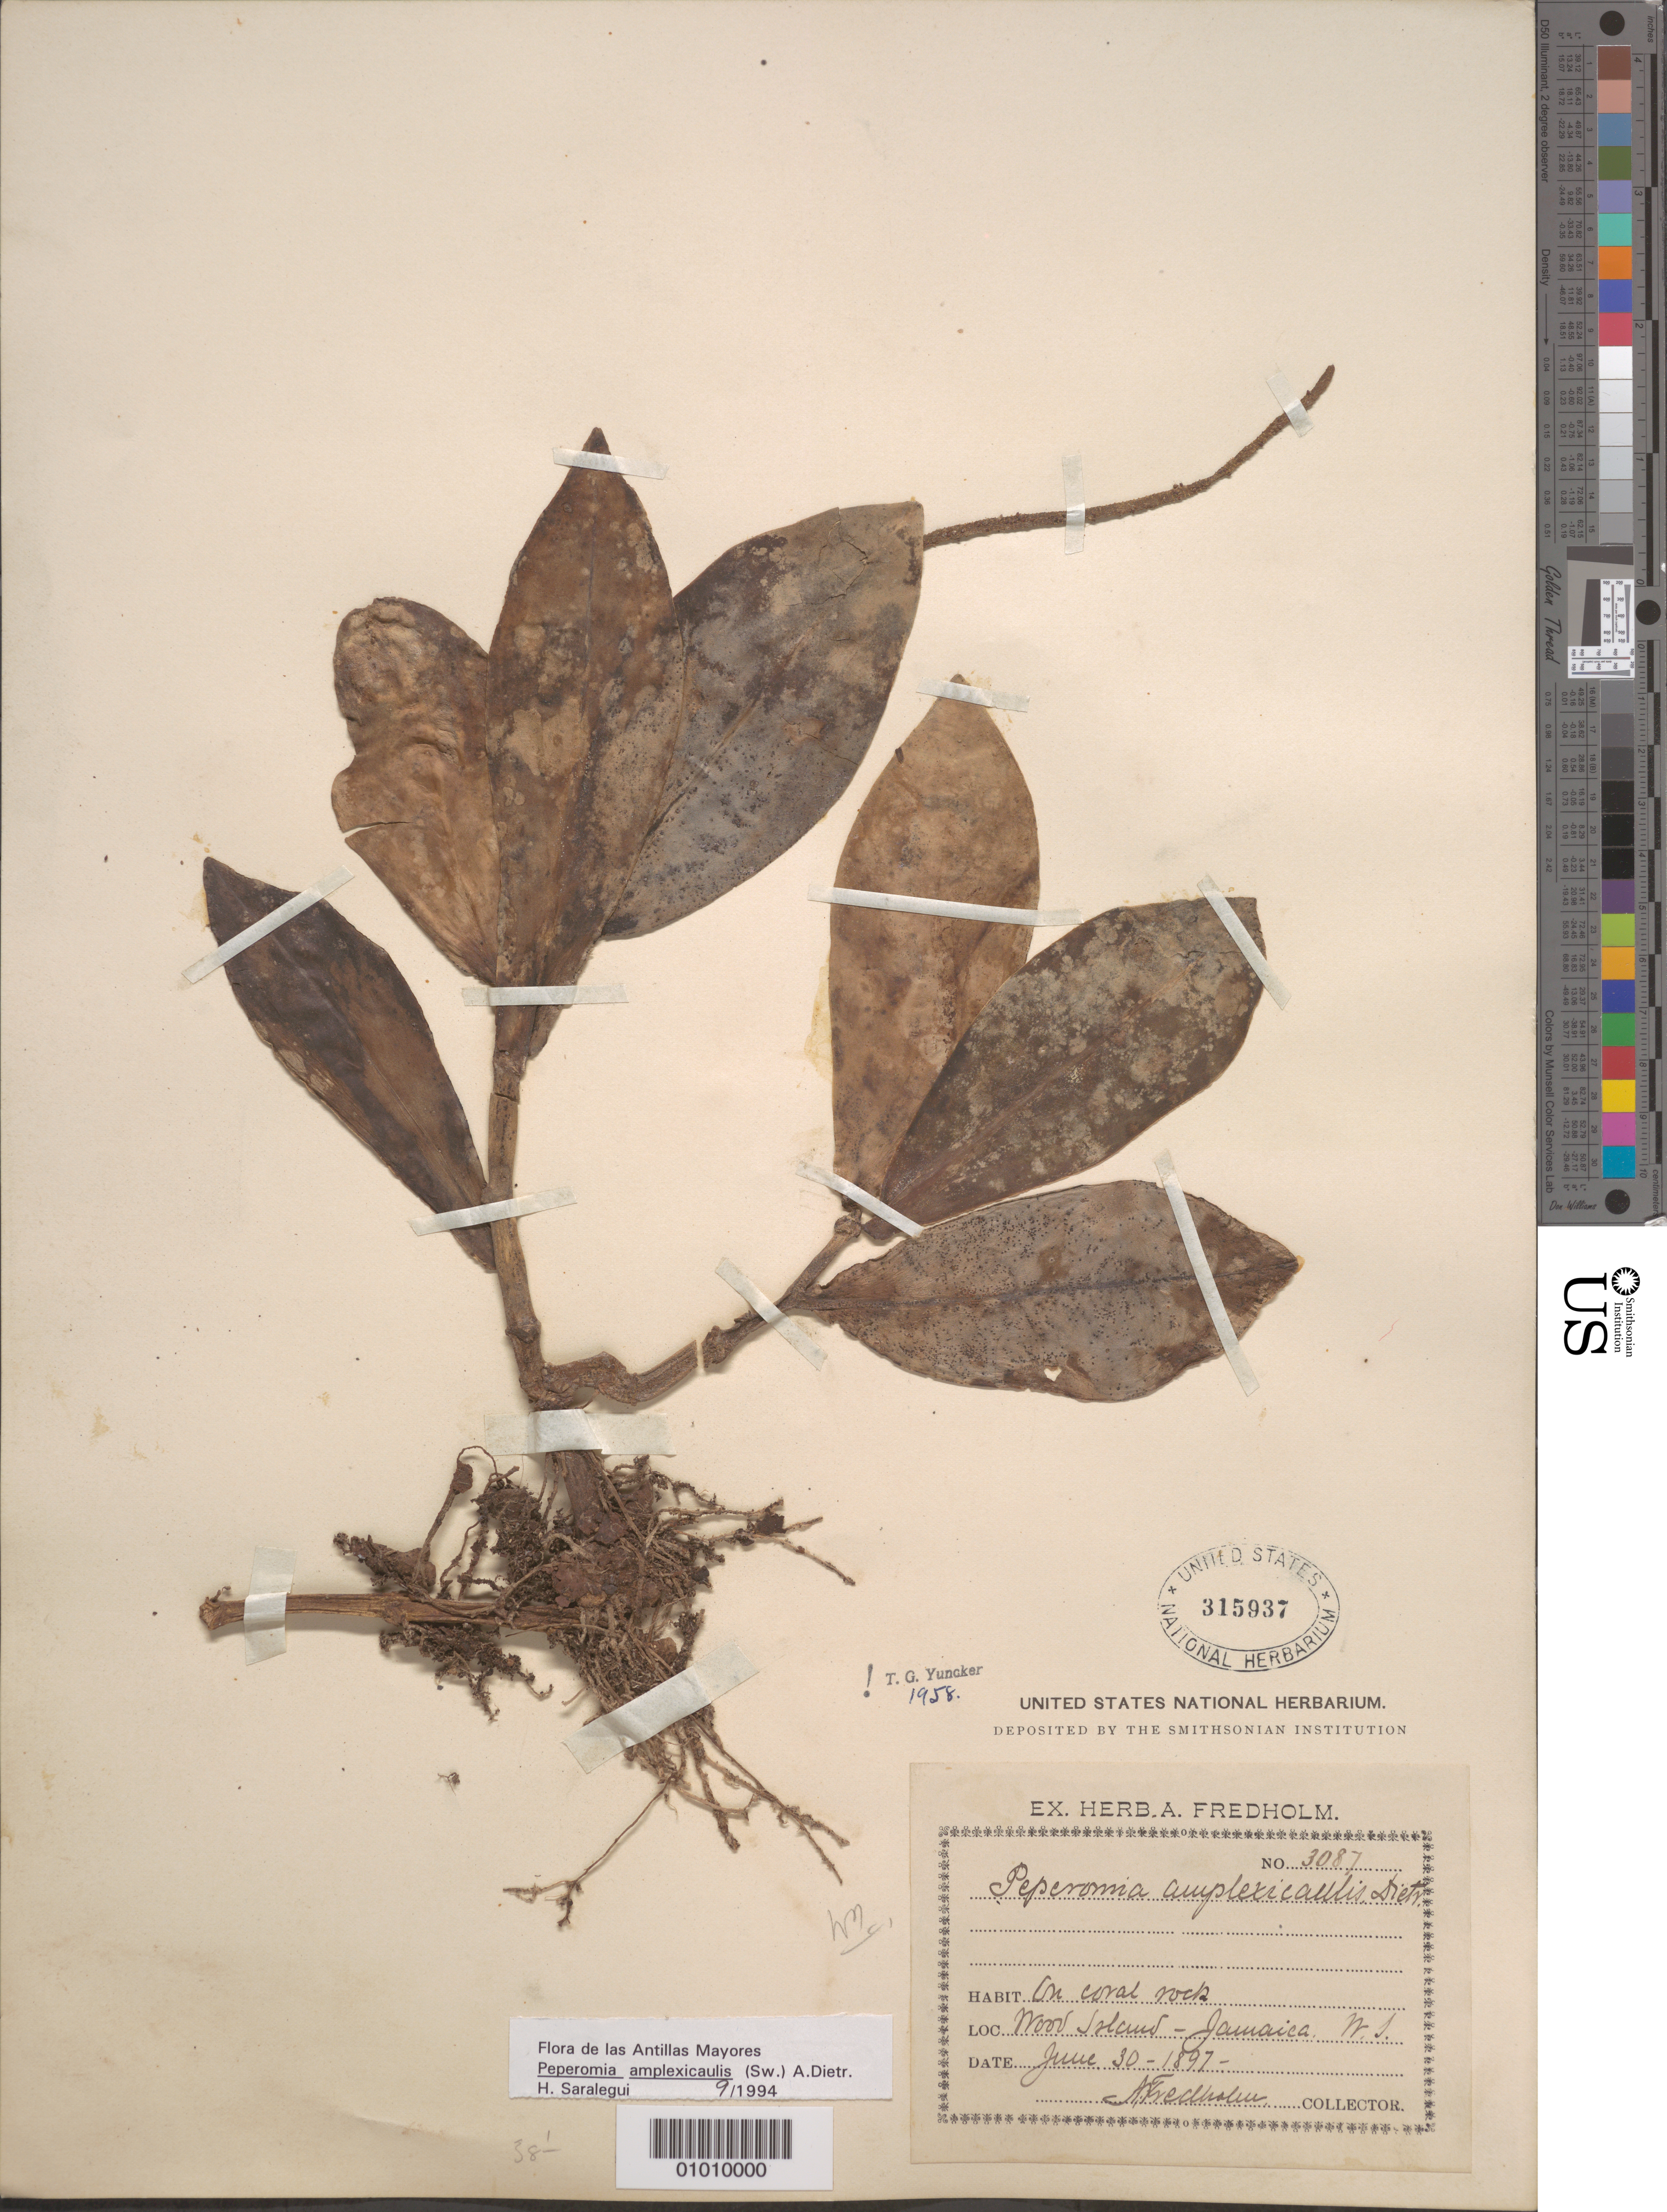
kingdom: Plantae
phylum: Tracheophyta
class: Magnoliopsida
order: Piperales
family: Piperaceae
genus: Peperomia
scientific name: Peperomia amplexicaulis f. grandifolia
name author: Miq.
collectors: A. Fredholm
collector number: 3087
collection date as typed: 30 Jun 1897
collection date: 1897-06-30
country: Jamaica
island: Jamaica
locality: On coral rock in woods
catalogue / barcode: US 315937